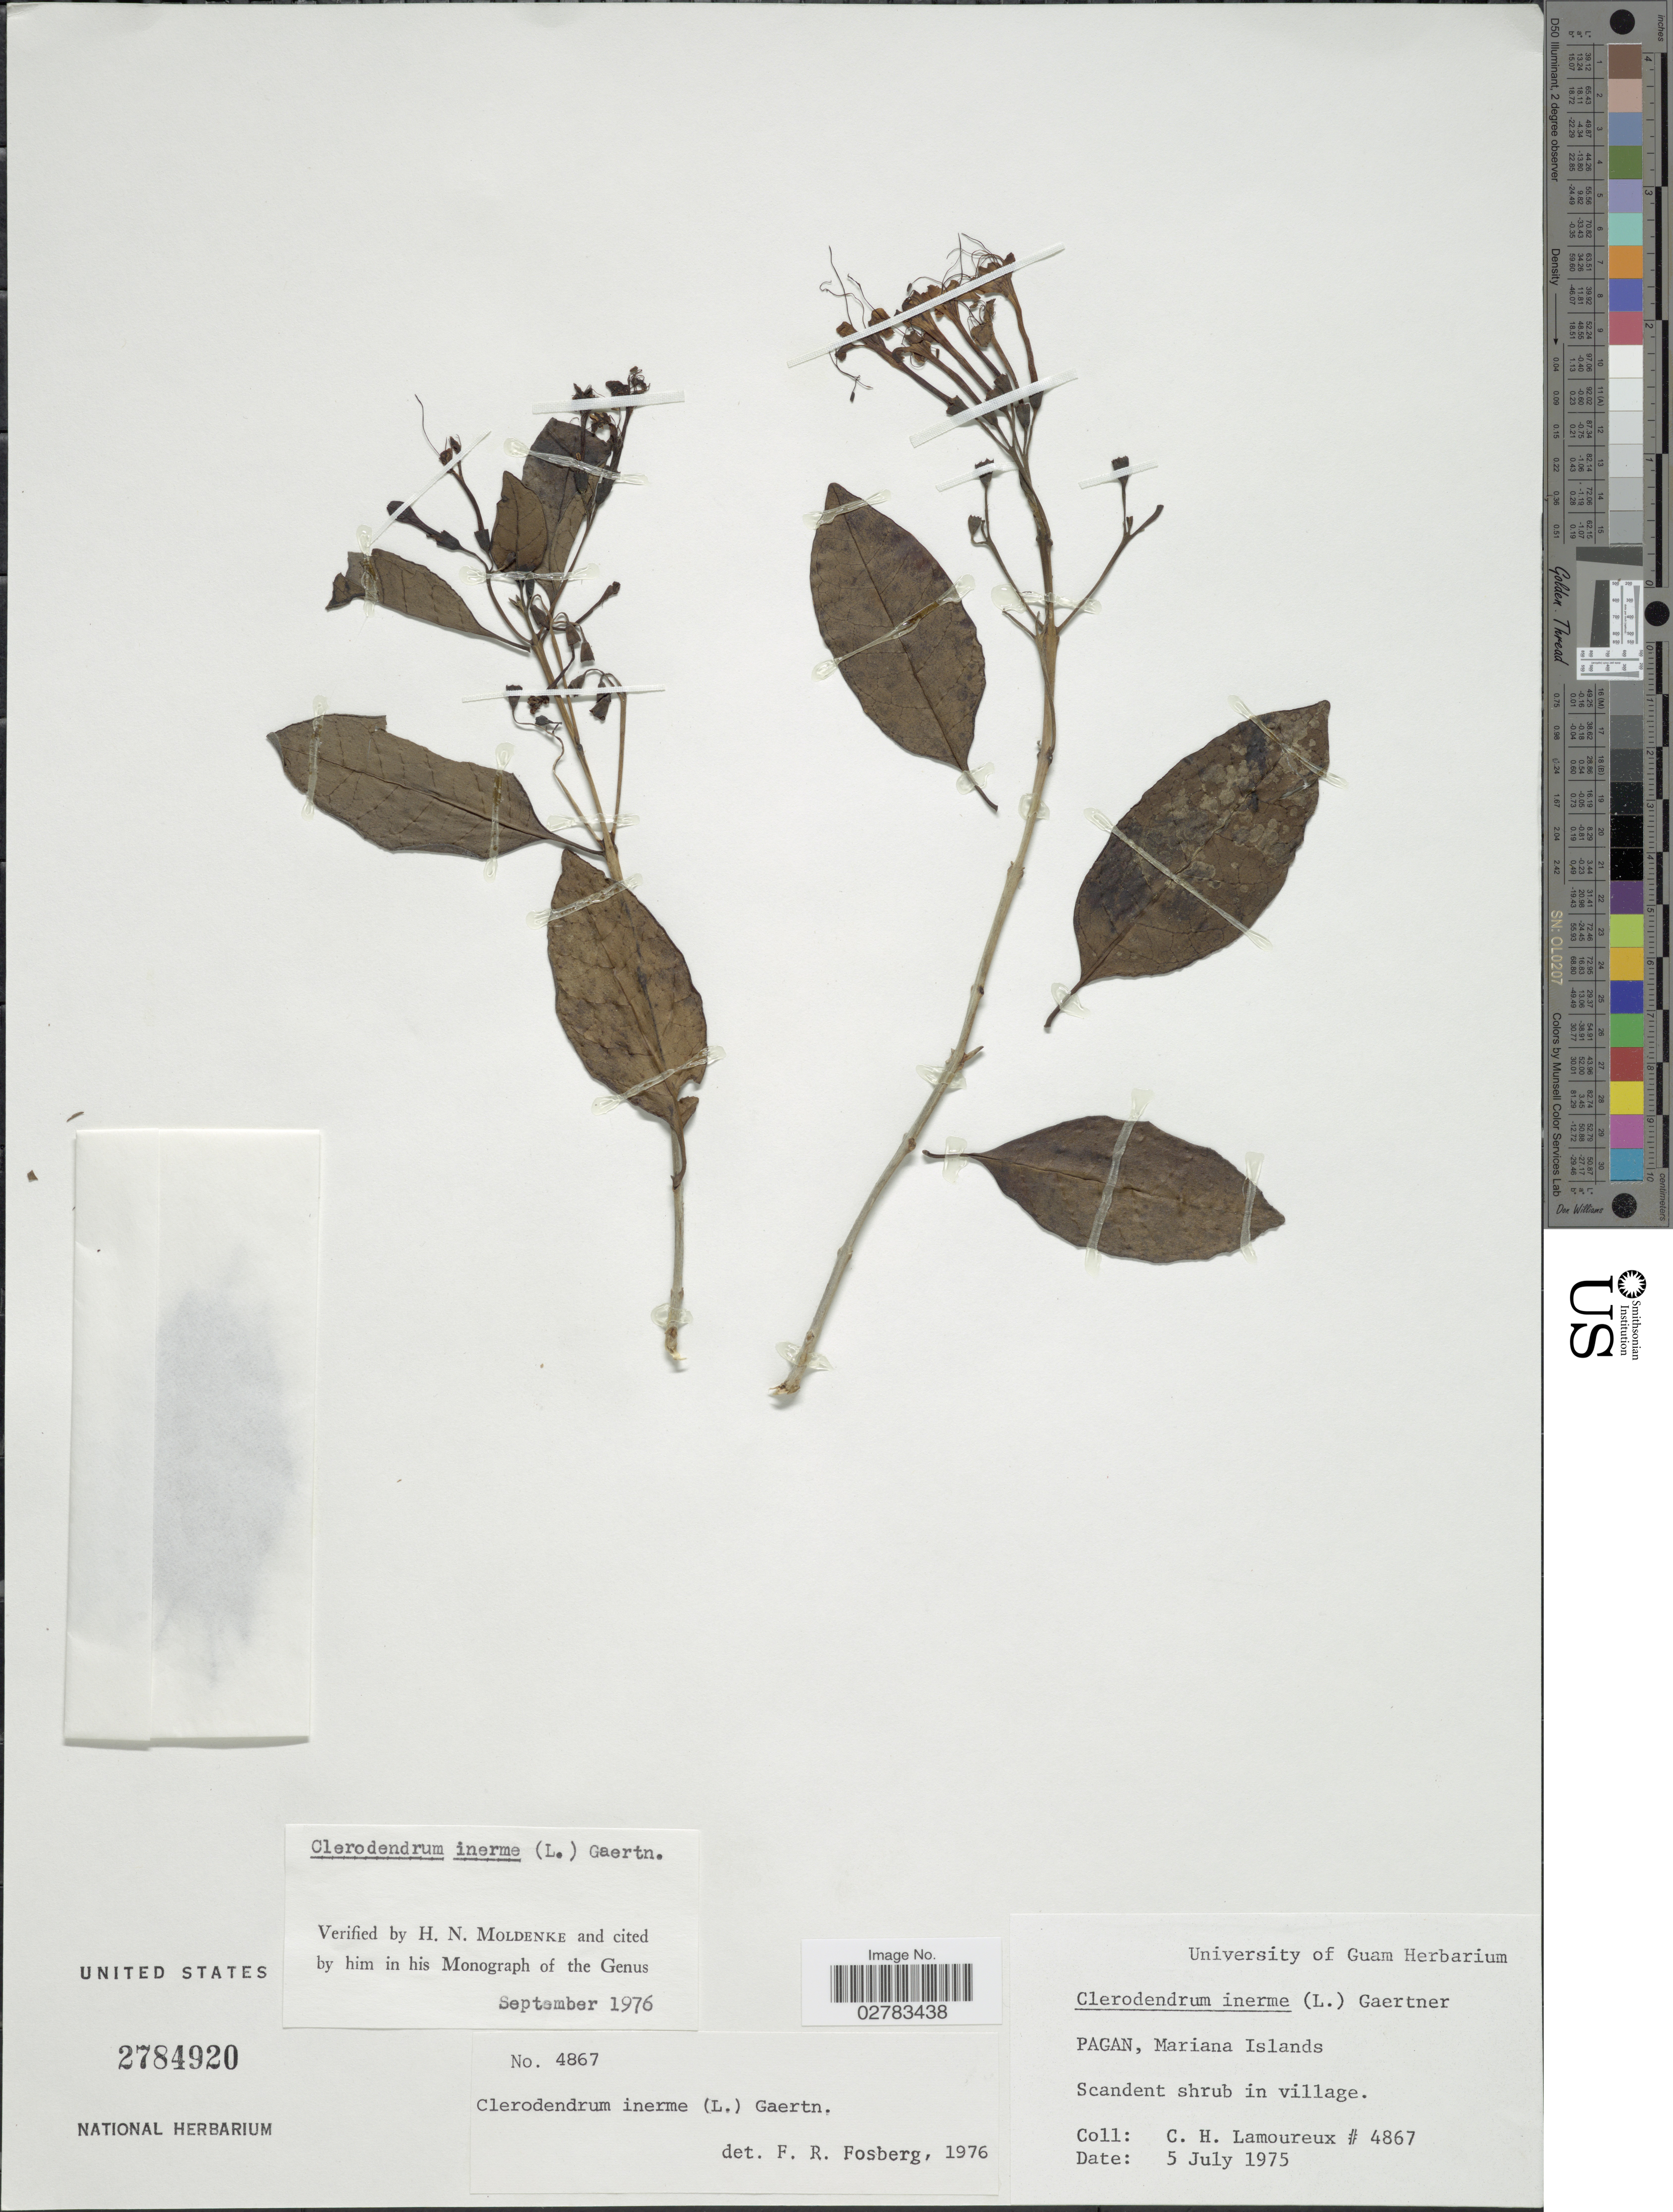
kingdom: Plantae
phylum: Tracheophyta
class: Magnoliopsida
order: Lamiales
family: Lamiaceae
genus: Clerodendrum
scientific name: Clerodendrum inerme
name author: (L.) Gaertn.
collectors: C. H. Lamoureux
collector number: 4867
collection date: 1975-07-05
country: Northern Mariana Islands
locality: Pagan, Mariana Islands.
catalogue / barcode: US 2784920